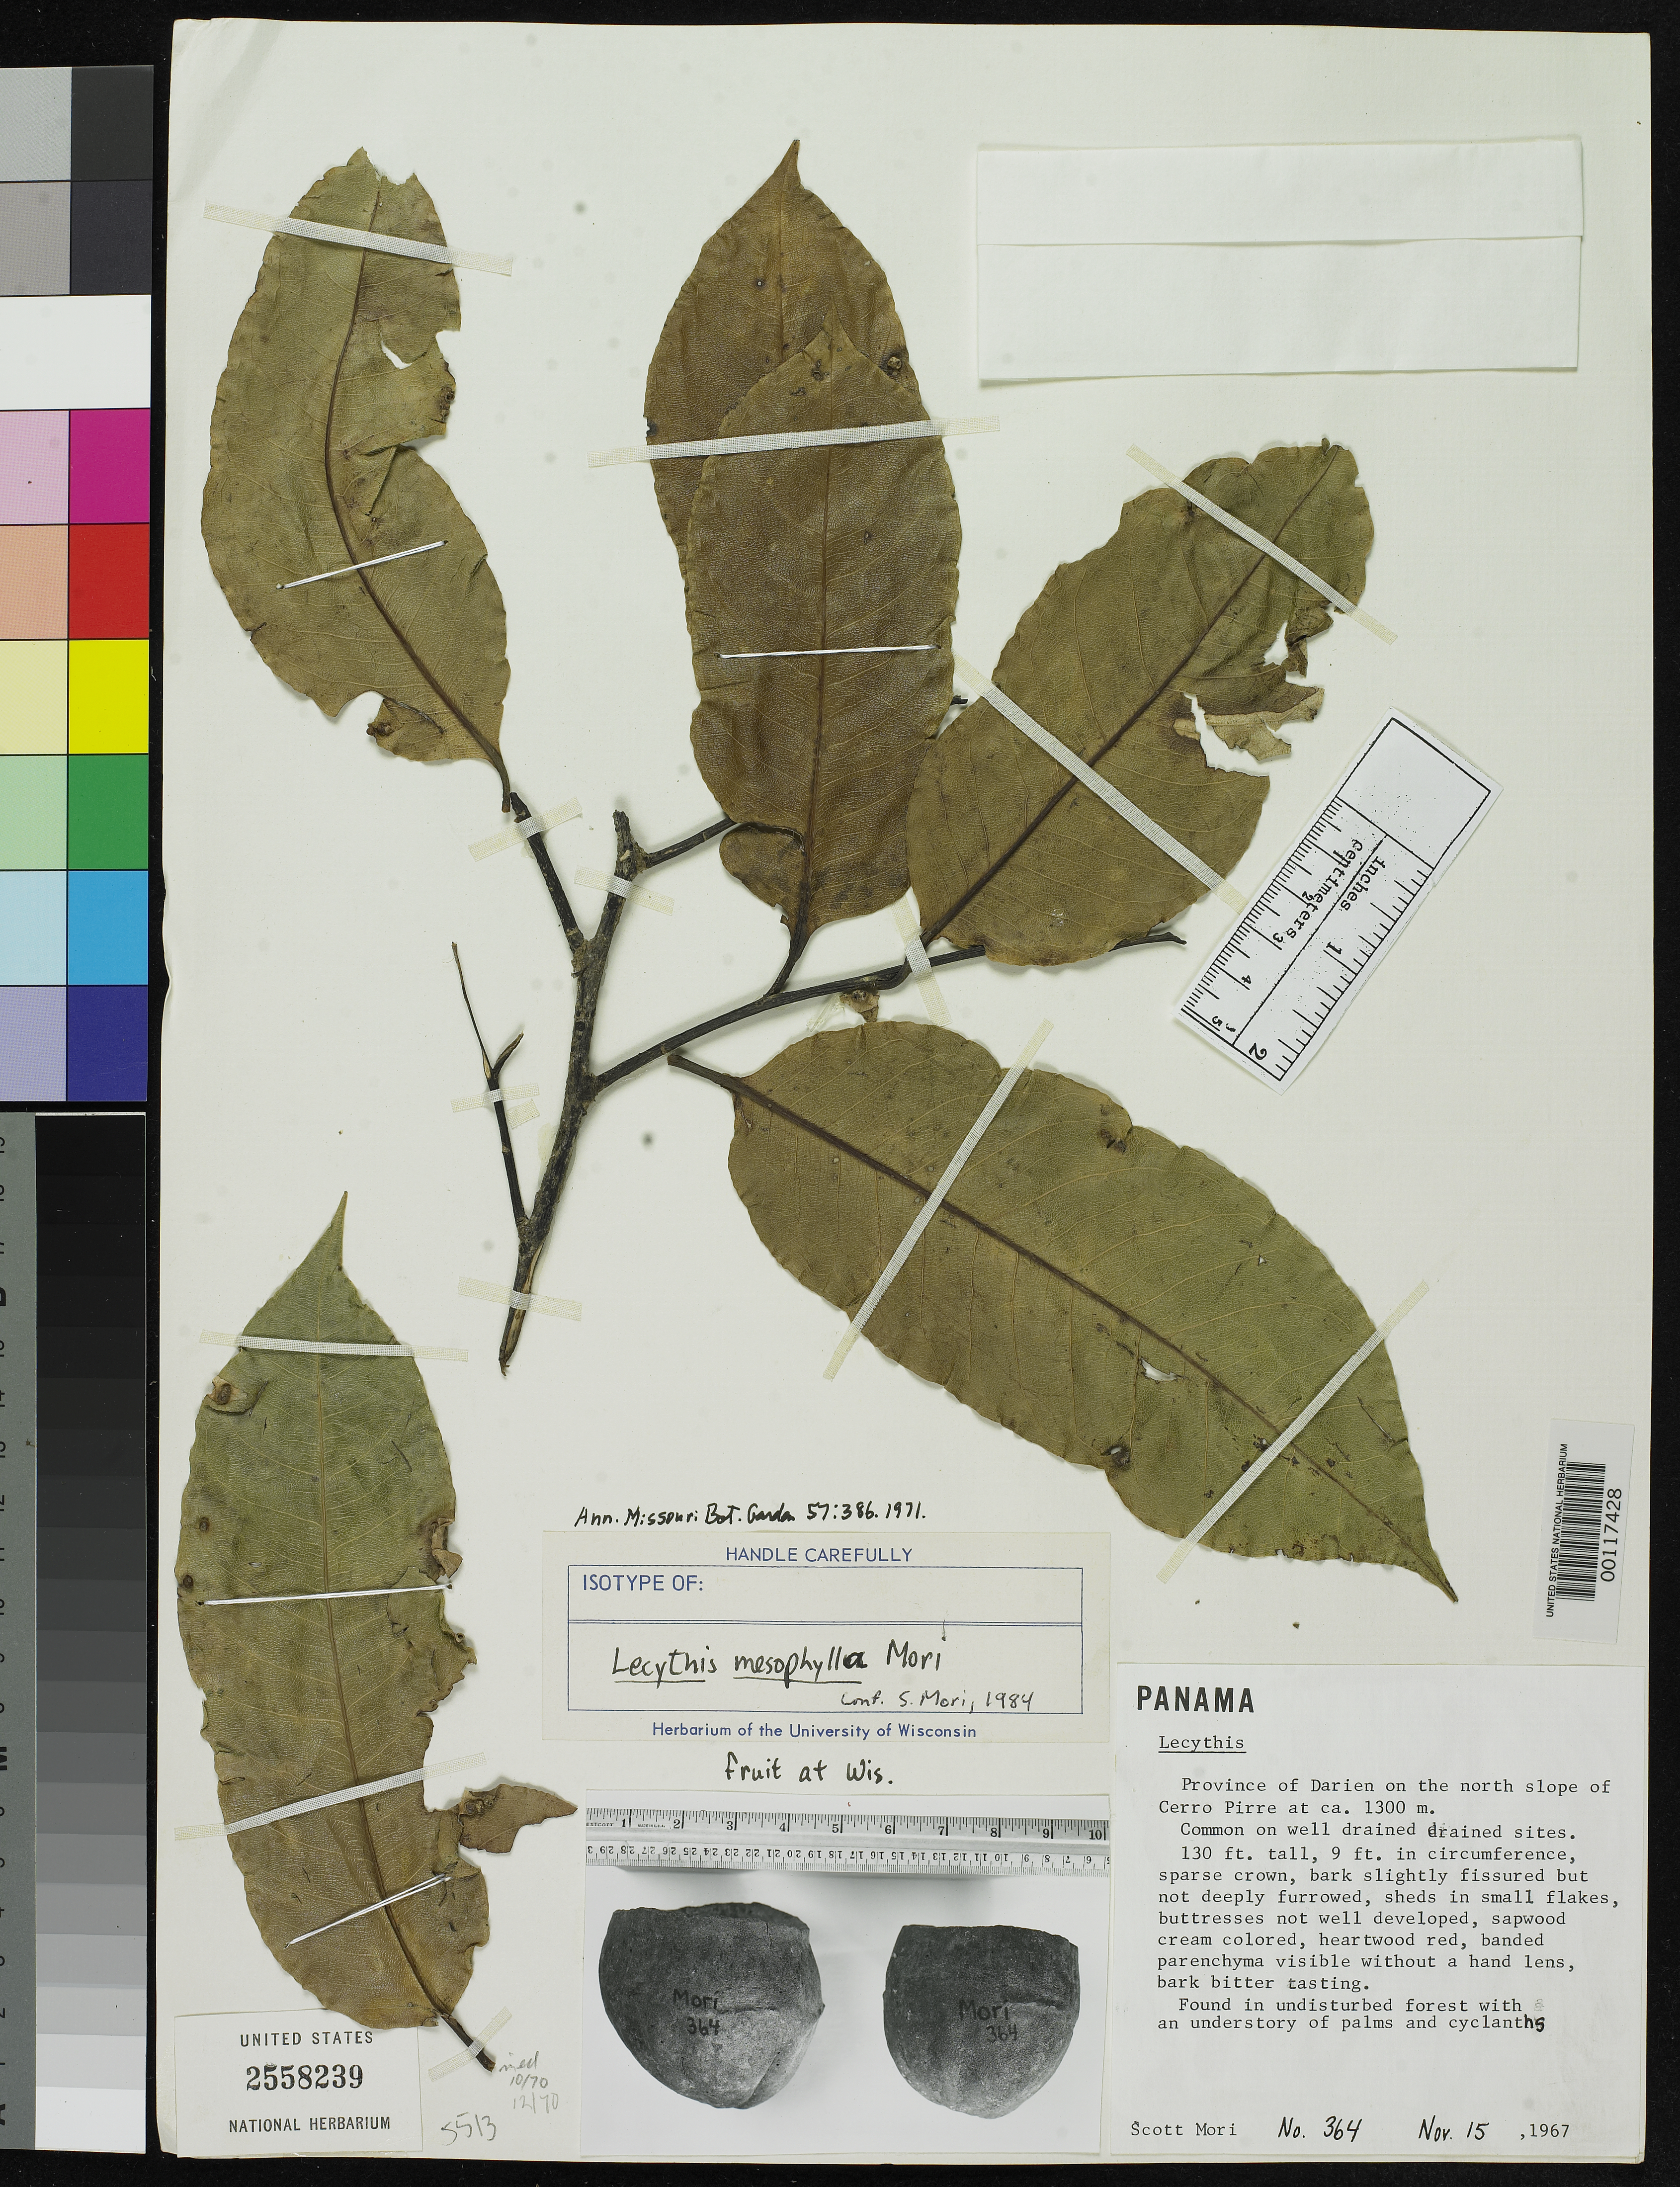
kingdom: Plantae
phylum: Tracheophyta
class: Magnoliopsida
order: Ericales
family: Lecythidaceae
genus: Lecythis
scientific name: Lecythis mesophylla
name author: S.A. Mori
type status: Isotype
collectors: S. Mori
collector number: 364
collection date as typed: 15 Nov 1967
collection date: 1967-11-15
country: Panama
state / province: Darién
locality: Cerro Pirre.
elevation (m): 1300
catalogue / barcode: US 2558239